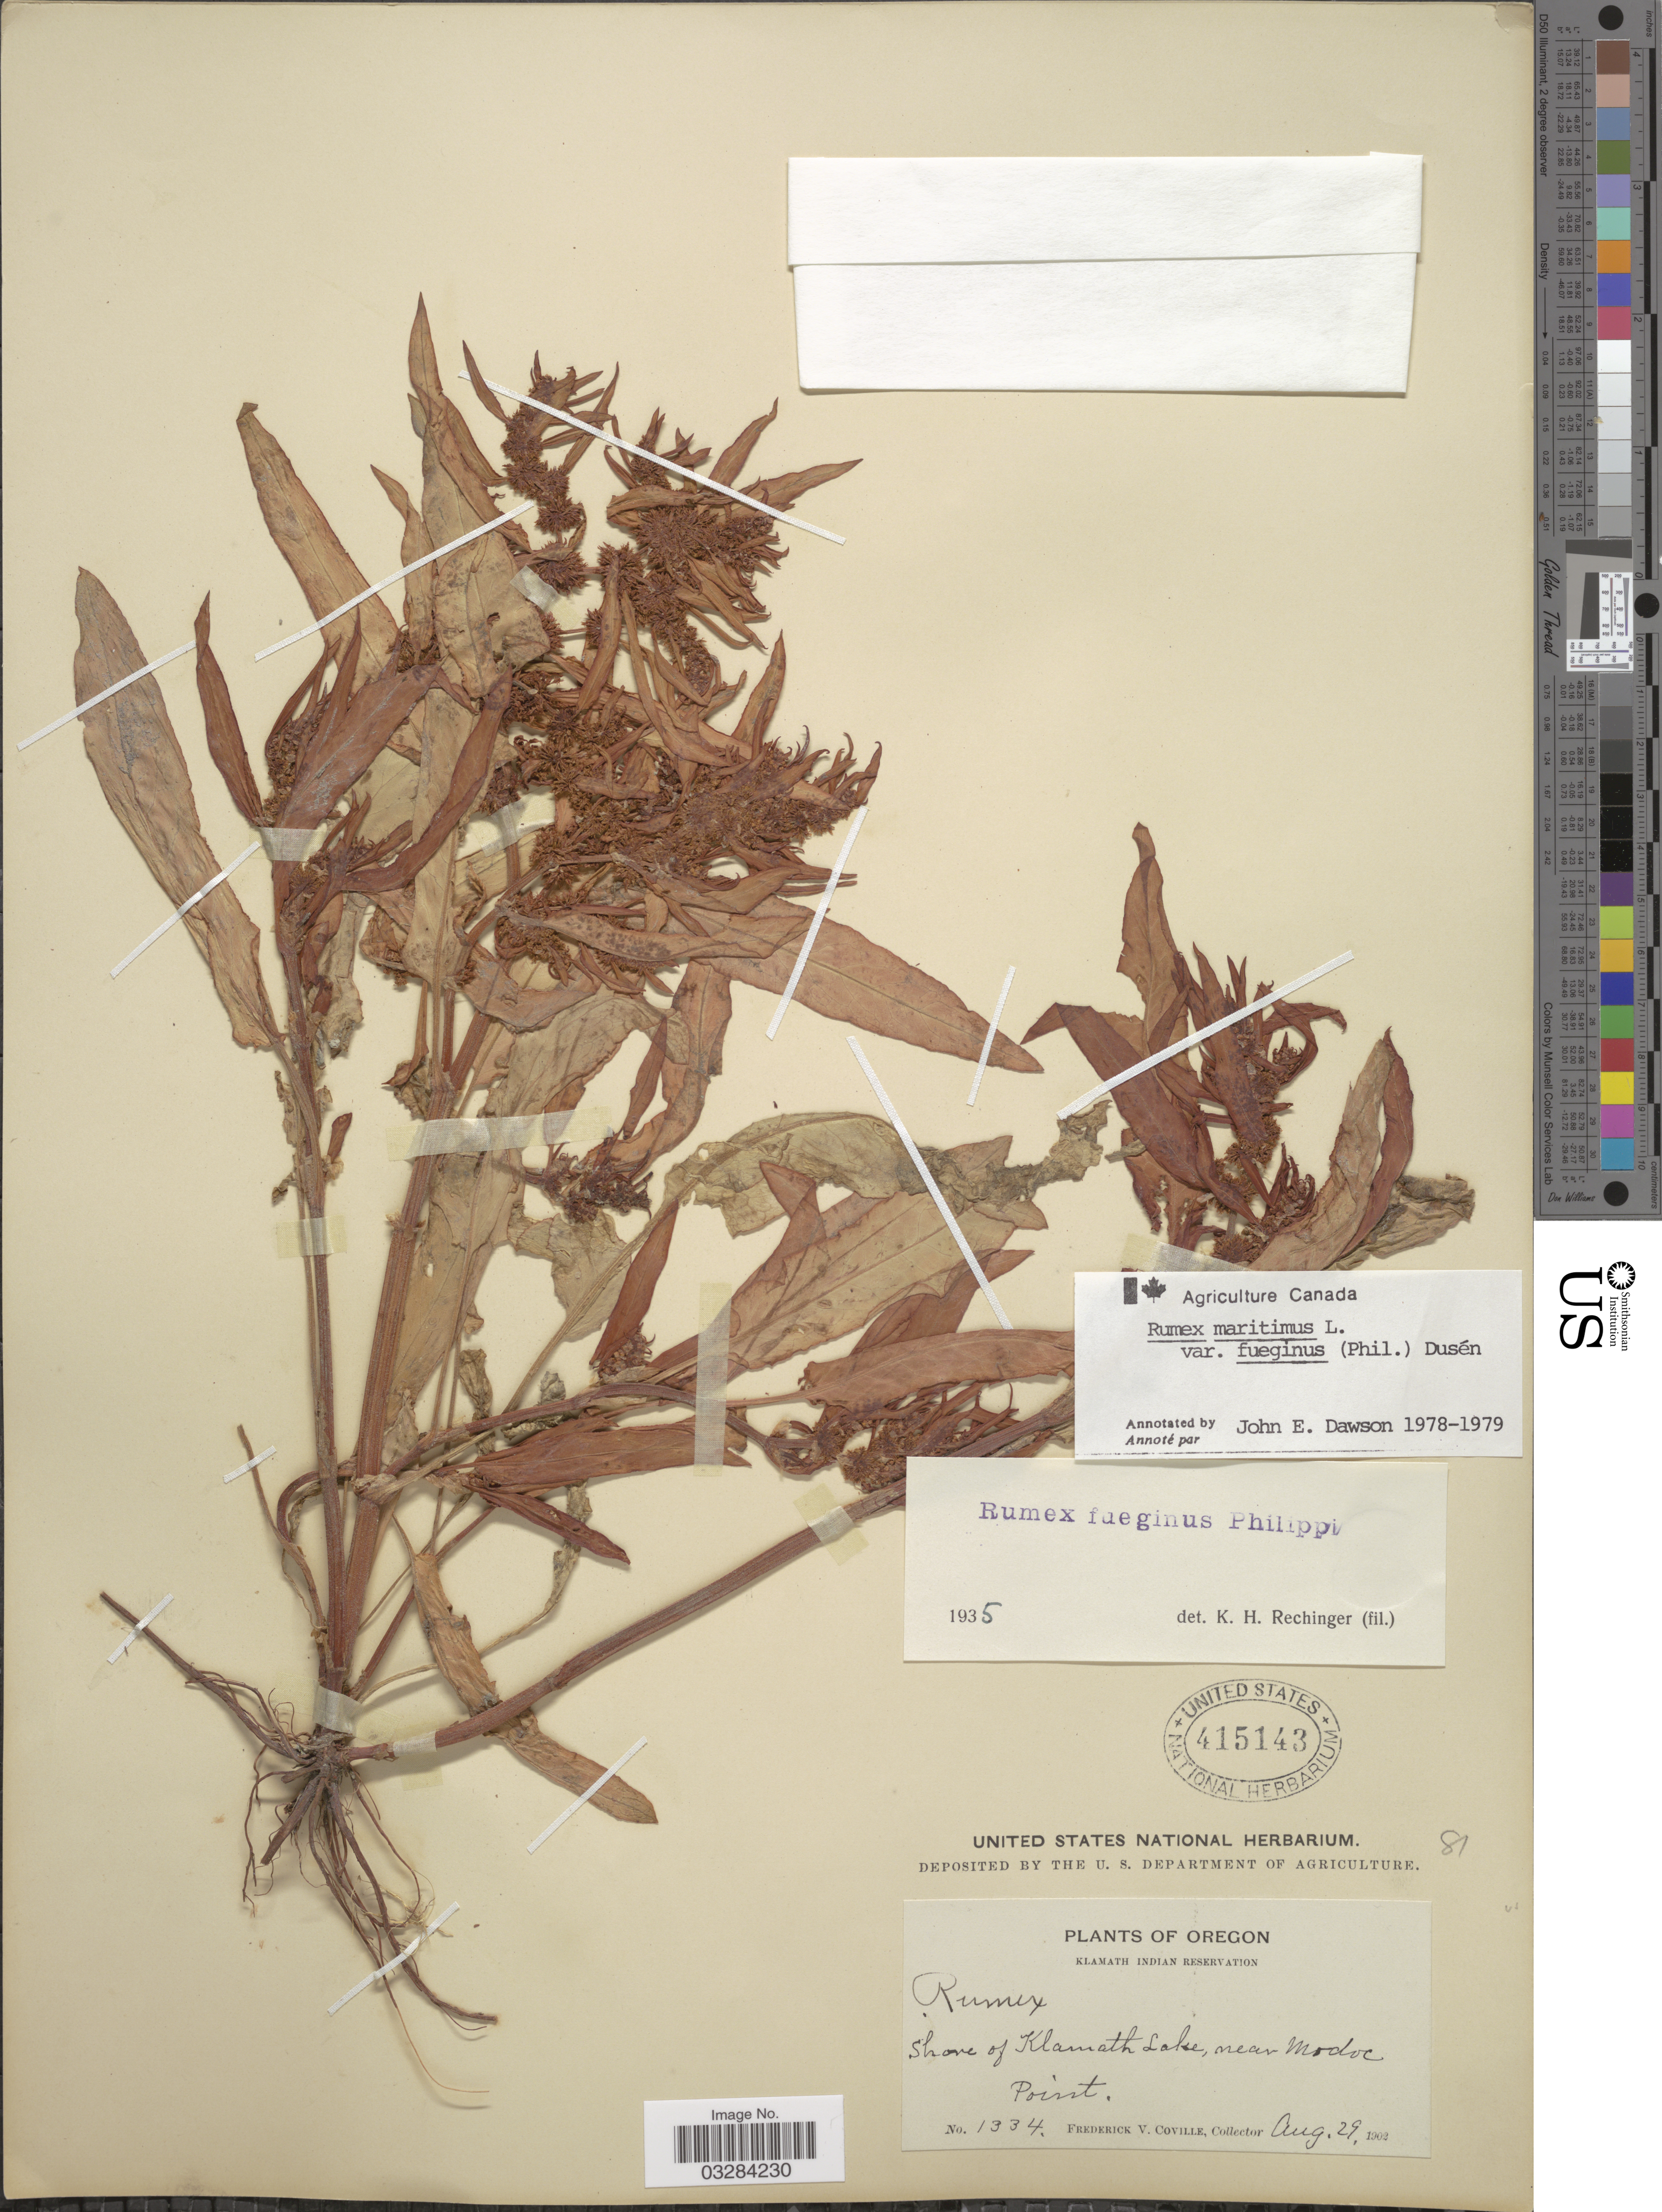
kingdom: Plantae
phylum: Tracheophyta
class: Magnoliopsida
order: Caryophyllales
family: Polygonaceae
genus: Rumex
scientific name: Rumex maritimus var. fueginus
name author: (Phil.) Dusén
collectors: F. V. Coville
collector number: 1334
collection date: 1902-08-29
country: United States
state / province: Oregon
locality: Klamath Indian Reservation. Shore of Klamath Lake, near Modoc Point.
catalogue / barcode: US 415143